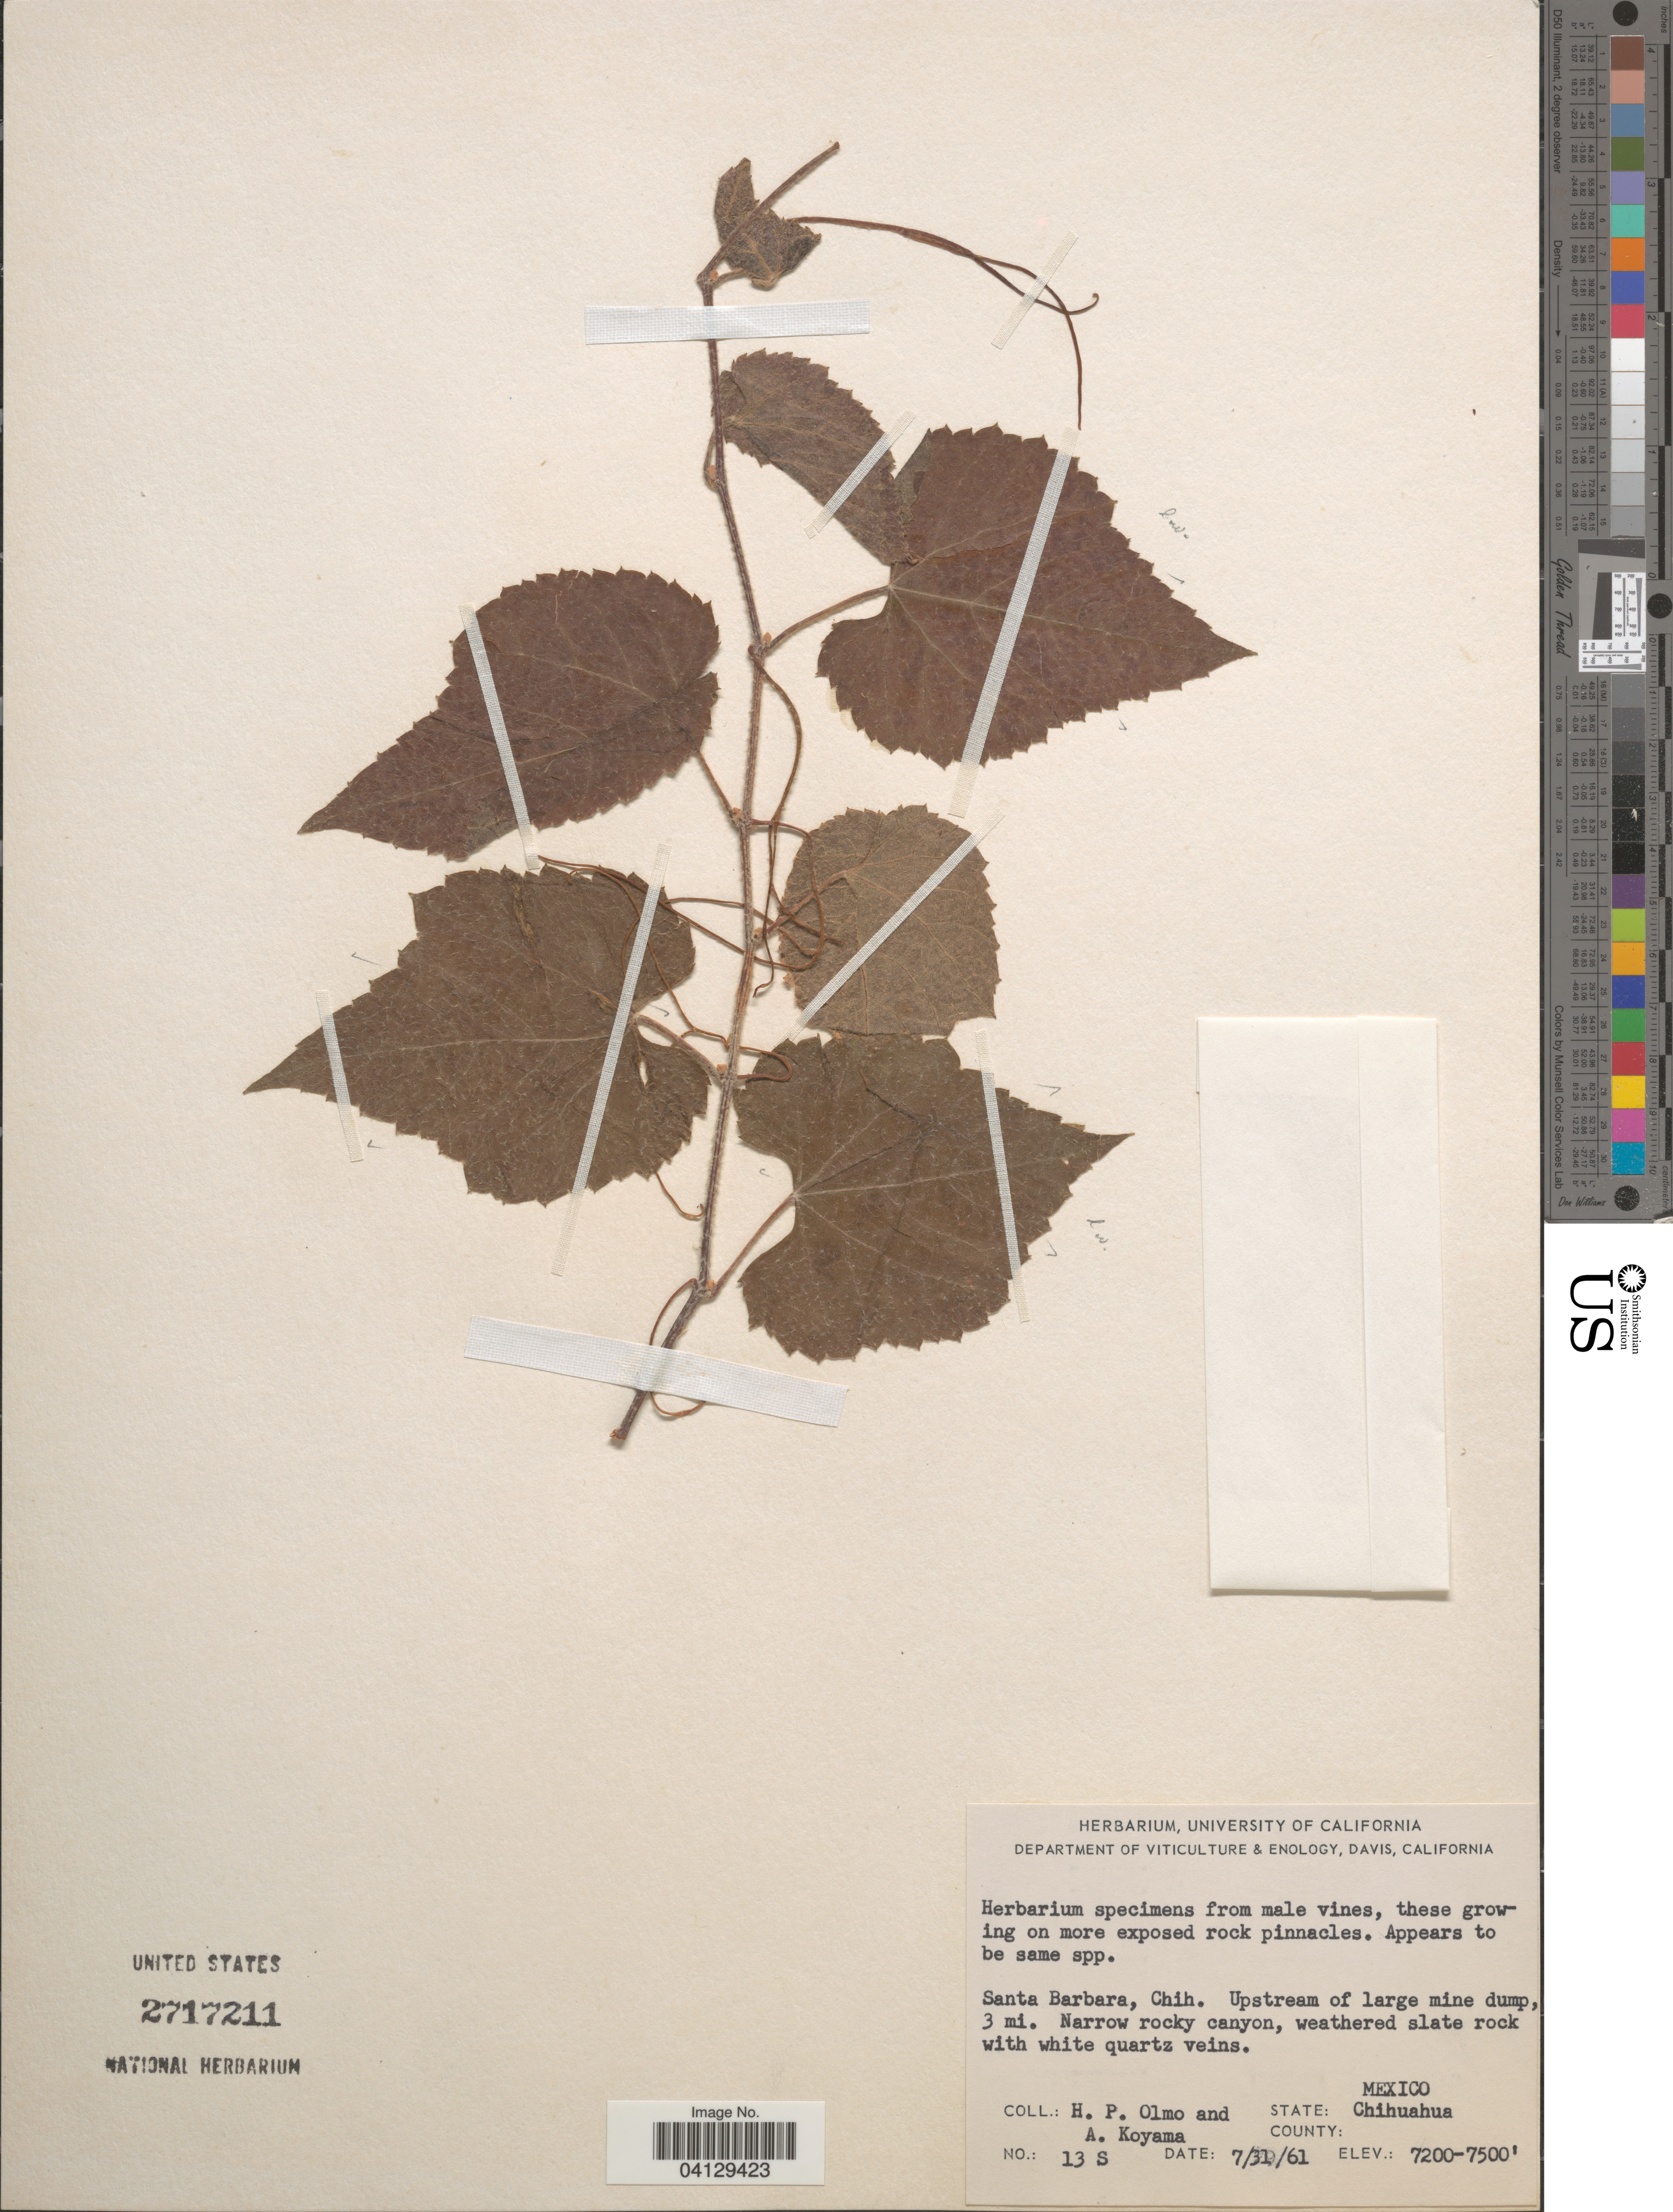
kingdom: Plantae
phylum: Tracheophyta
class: Magnoliopsida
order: Vitales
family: Vitaceae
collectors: H. Olmo & A. Koyama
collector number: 13S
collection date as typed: Transcribed d/m/y: 31/7/61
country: Mexico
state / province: Chihuahua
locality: Santa Barbara. Upstream of large mine dump, 3 mi. Narrow rocky canyon.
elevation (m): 2195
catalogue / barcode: US 2717211